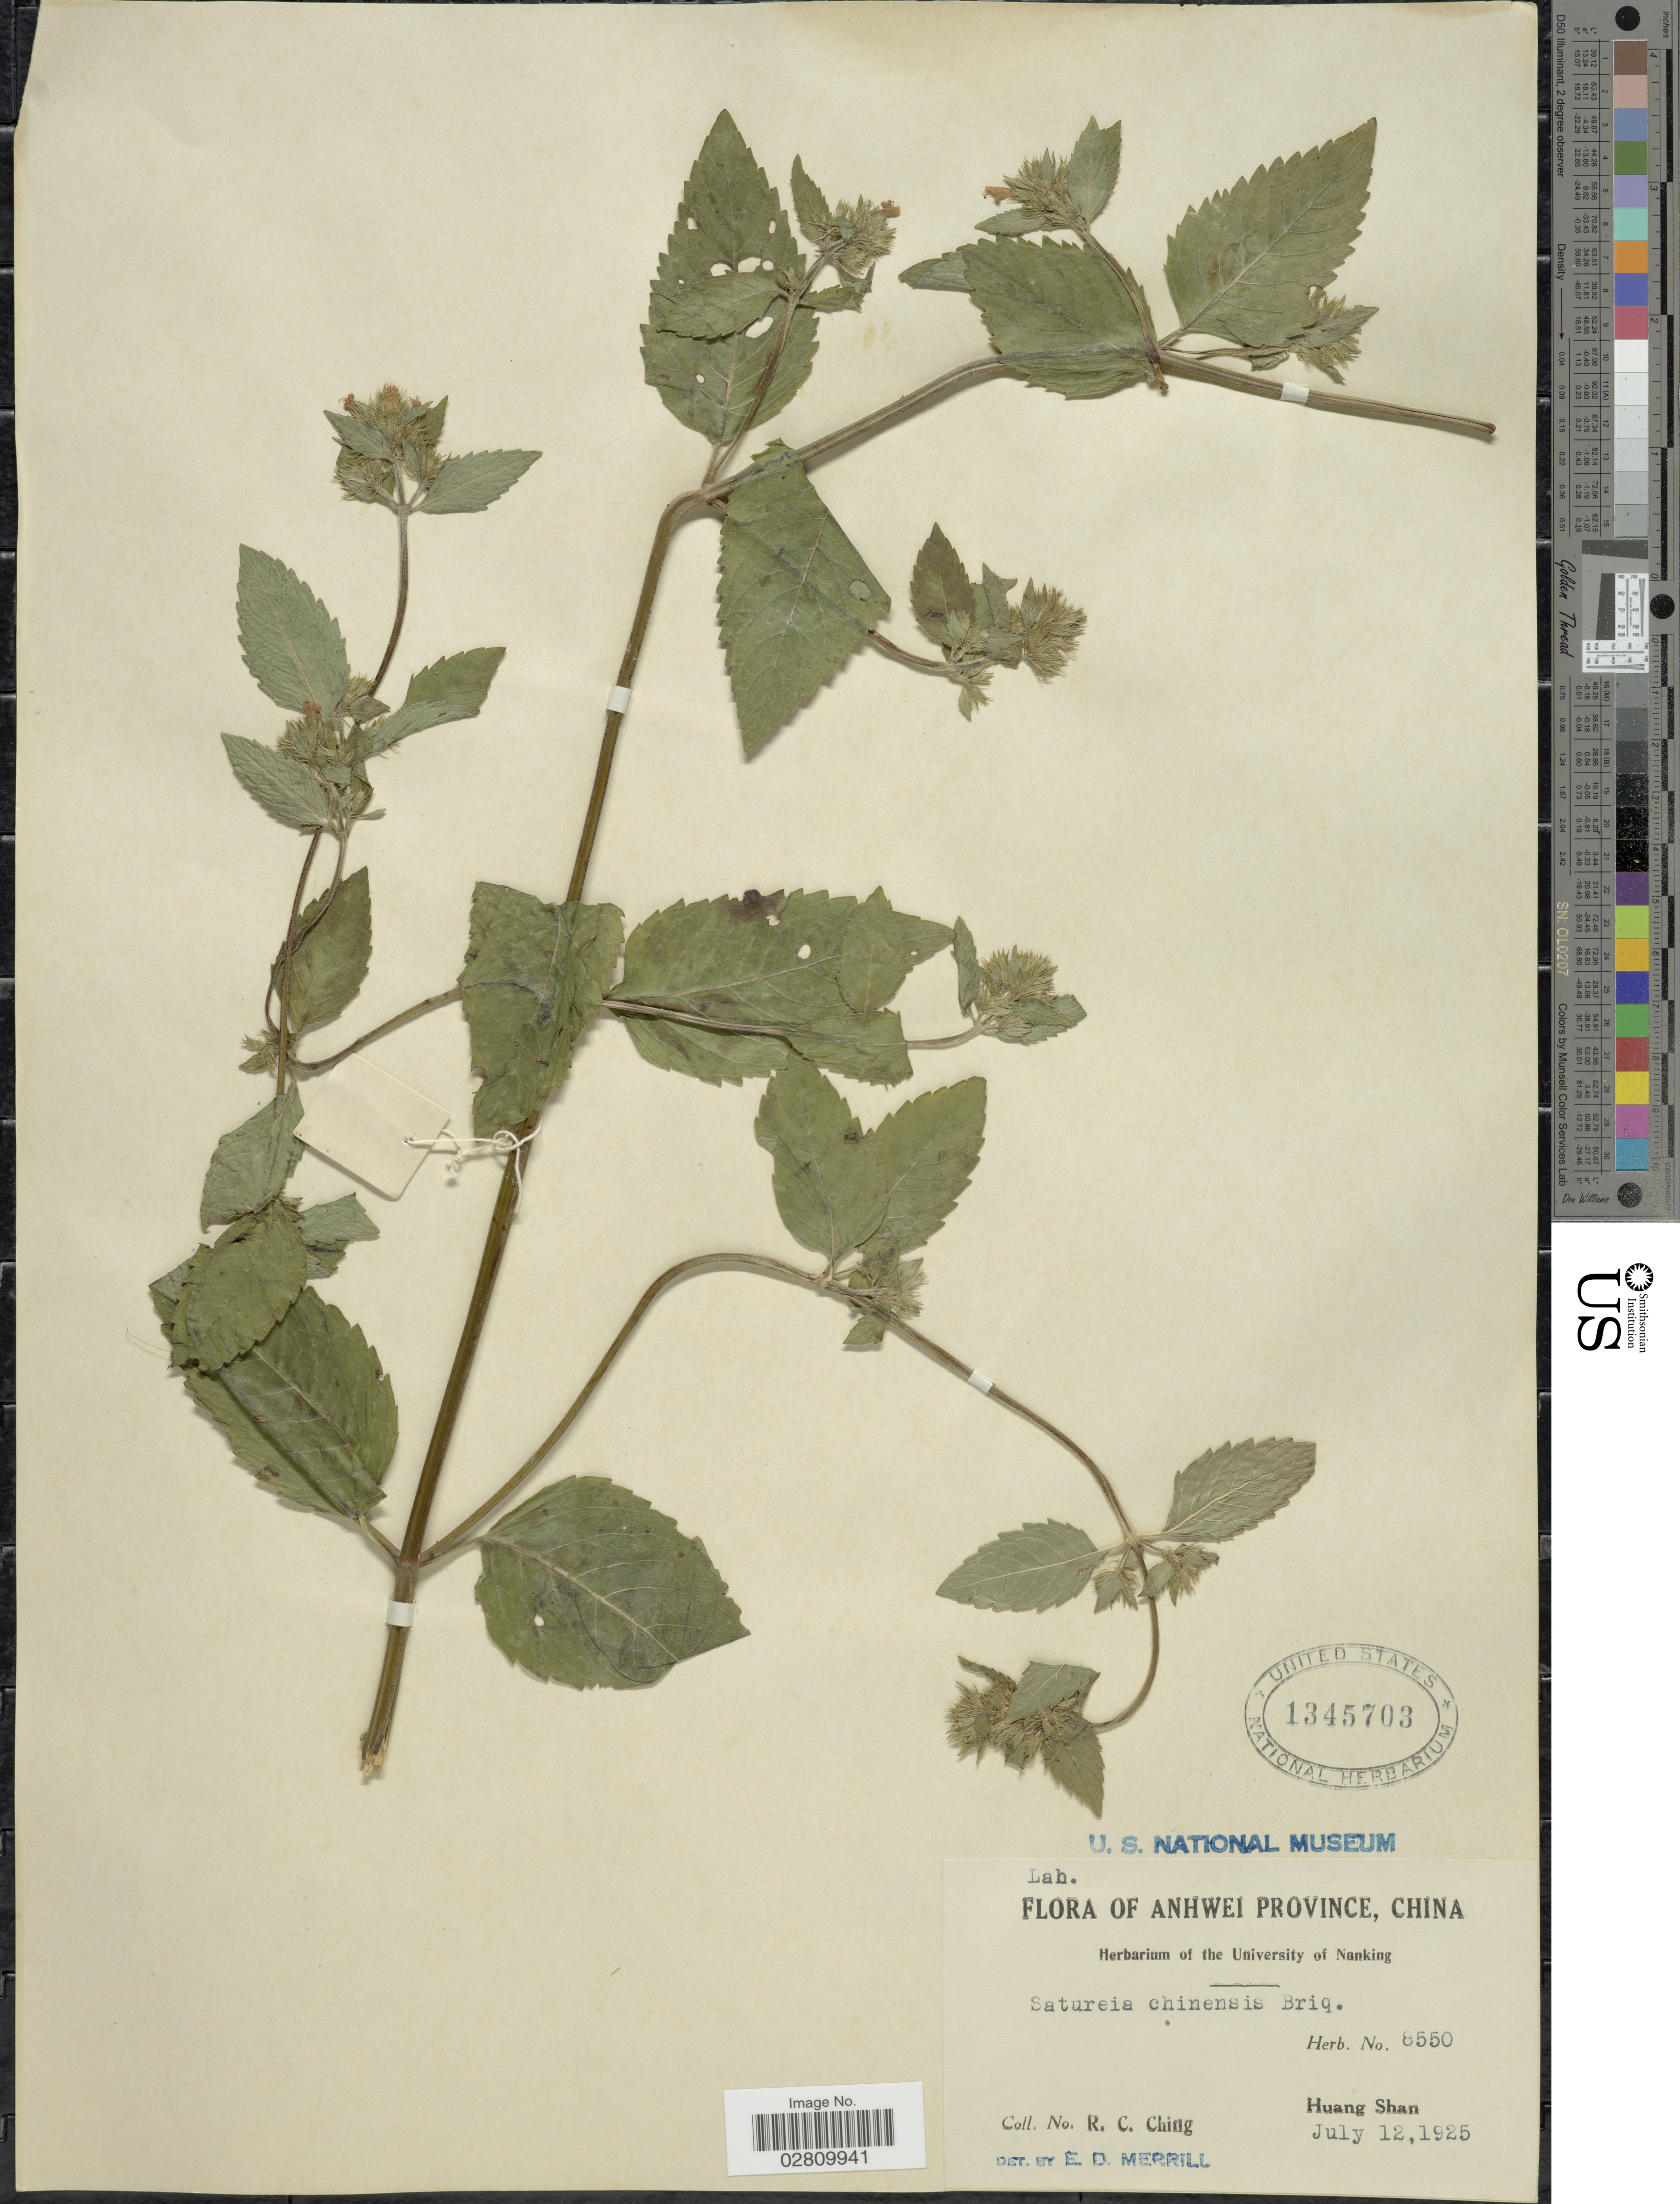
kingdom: Plantae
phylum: Tracheophyta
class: Magnoliopsida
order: Lamiales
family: Lamiaceae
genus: Calamintha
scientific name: Calamintha chinensis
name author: Benth.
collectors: R. C. Ching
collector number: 8550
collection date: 1925-07-12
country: China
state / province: Anhui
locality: Anhwei Province, Huang Shan.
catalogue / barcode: US 1345703